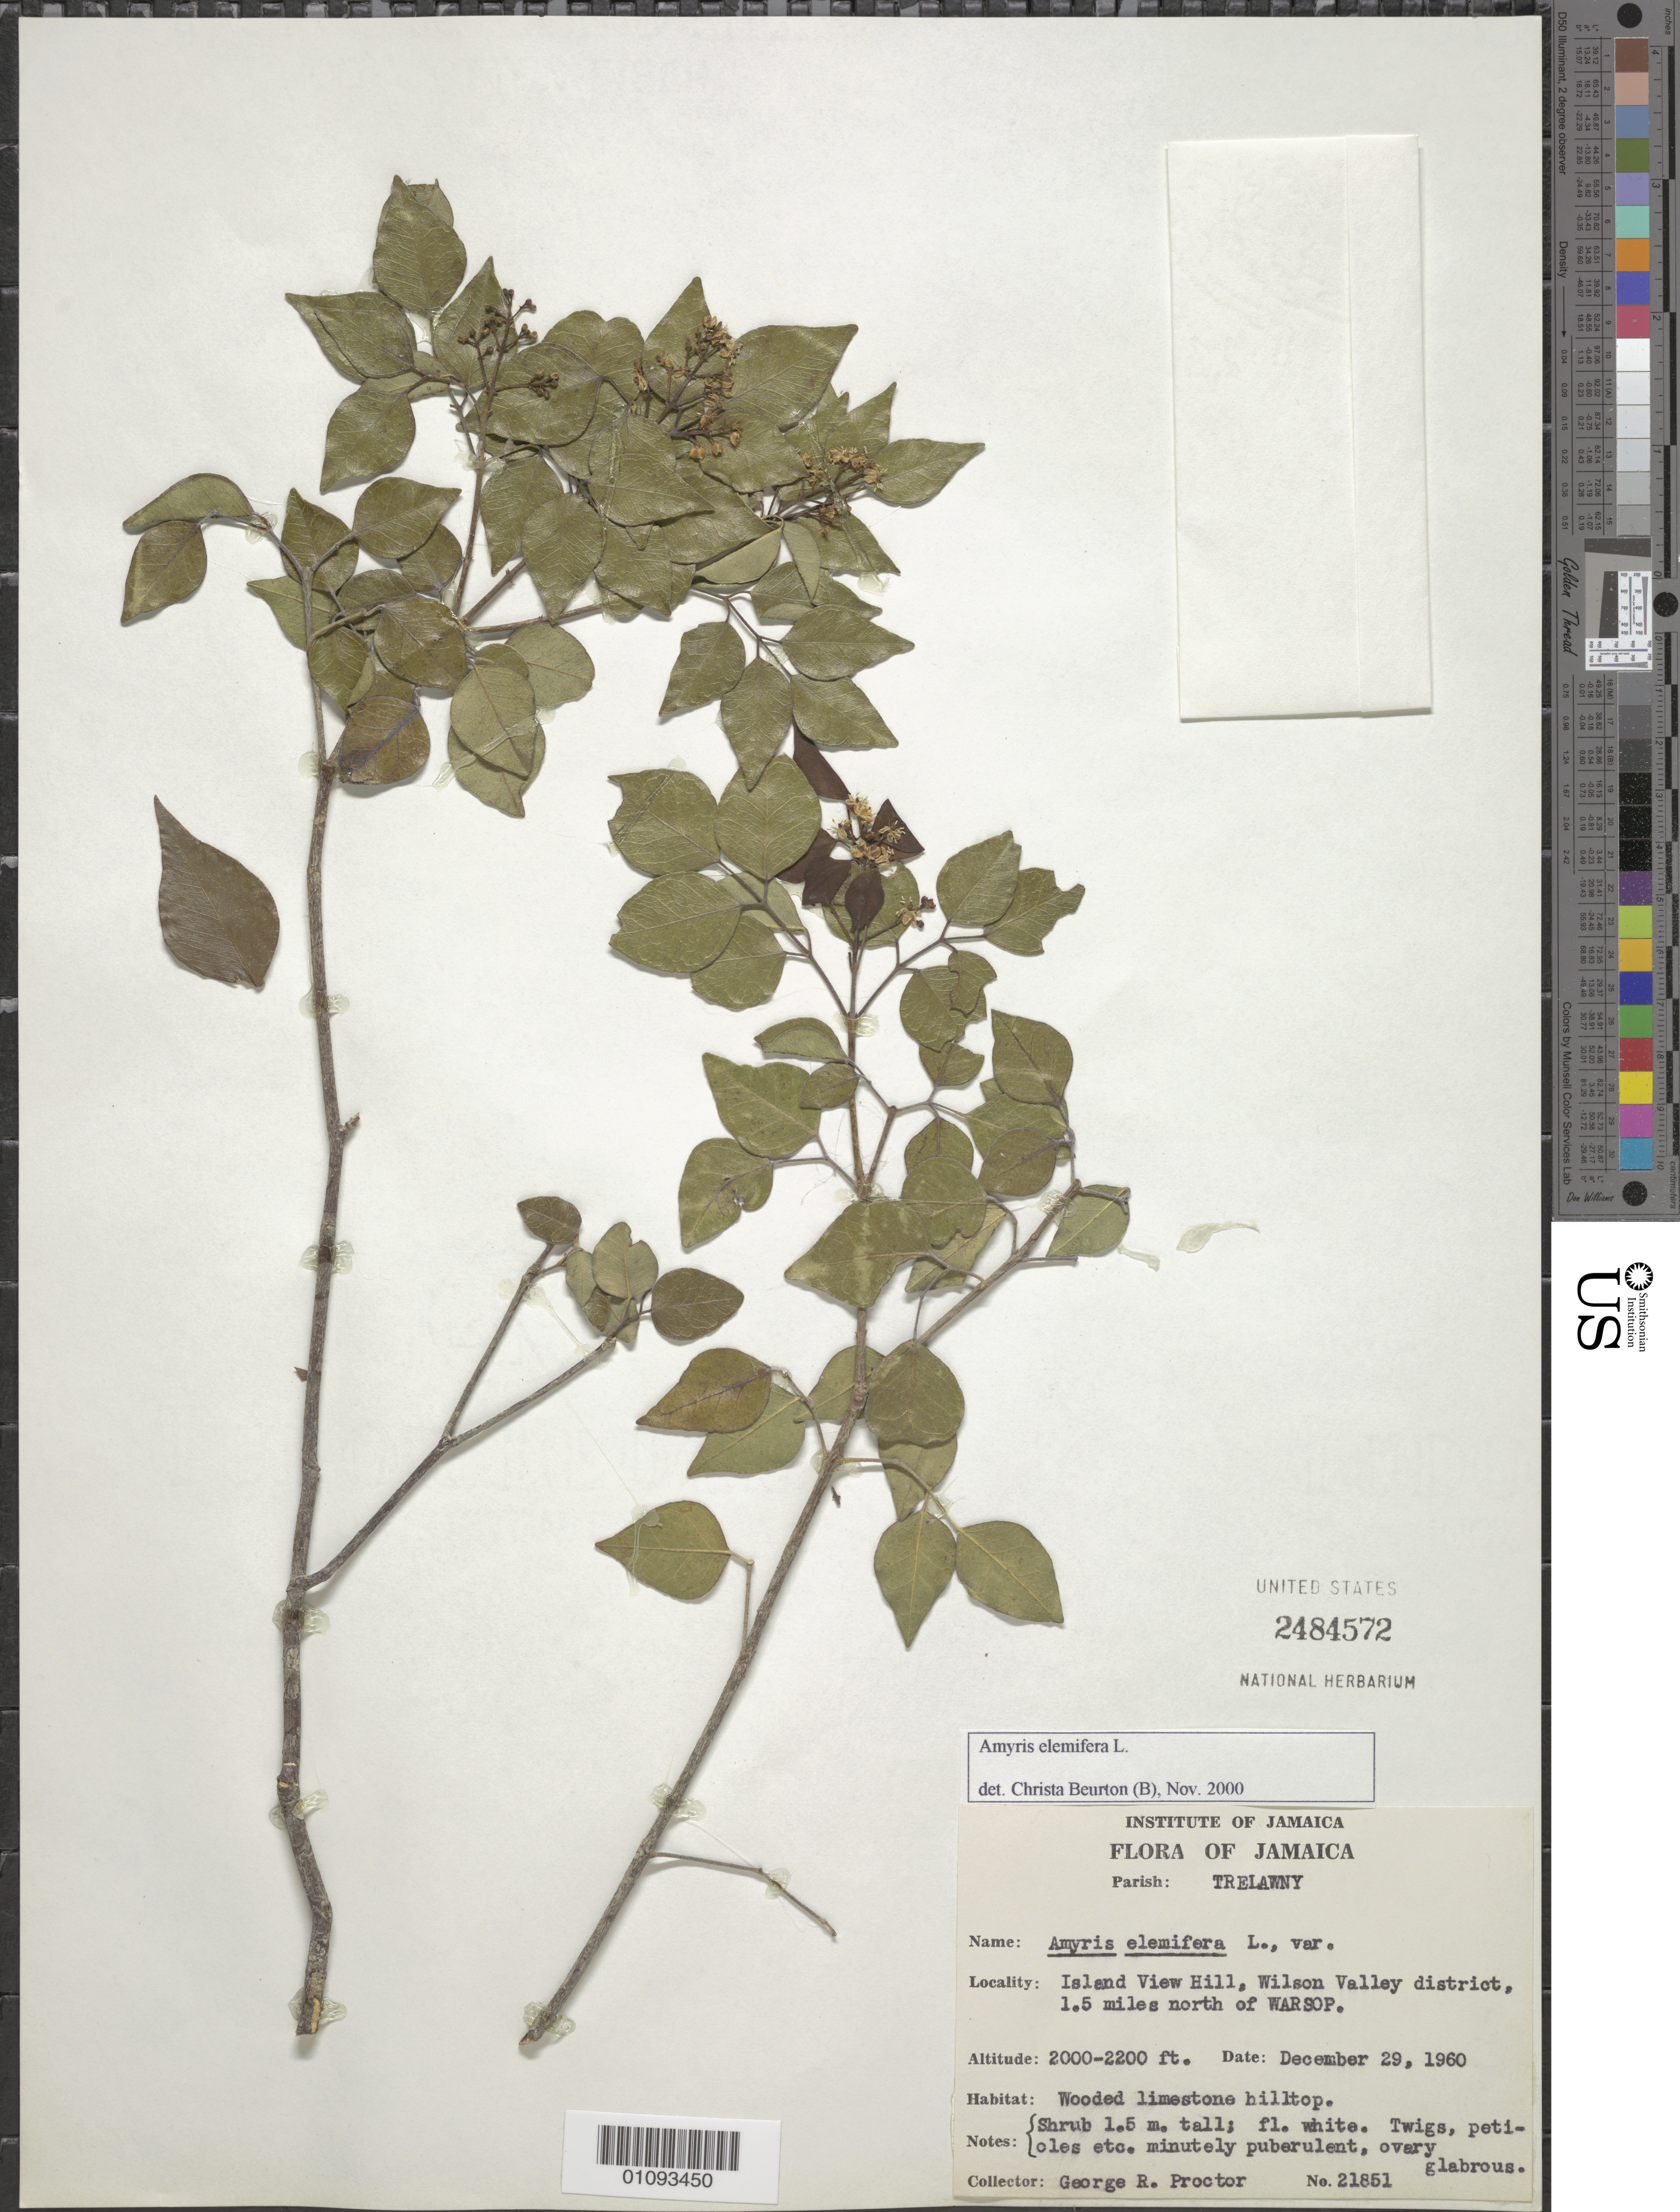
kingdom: Plantae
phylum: Tracheophyta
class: Magnoliopsida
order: Sapindales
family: Rutaceae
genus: Amyris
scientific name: Amyris elemifera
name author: L.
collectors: G. R. Proctor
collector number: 21851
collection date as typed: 29 Dec 1960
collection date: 1960-12-29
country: Jamaica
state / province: Trelawny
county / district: Wilson Valley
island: Jamaica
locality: Island View Hill, 1.5 miles N of Warsop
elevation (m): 610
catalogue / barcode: US 2484572